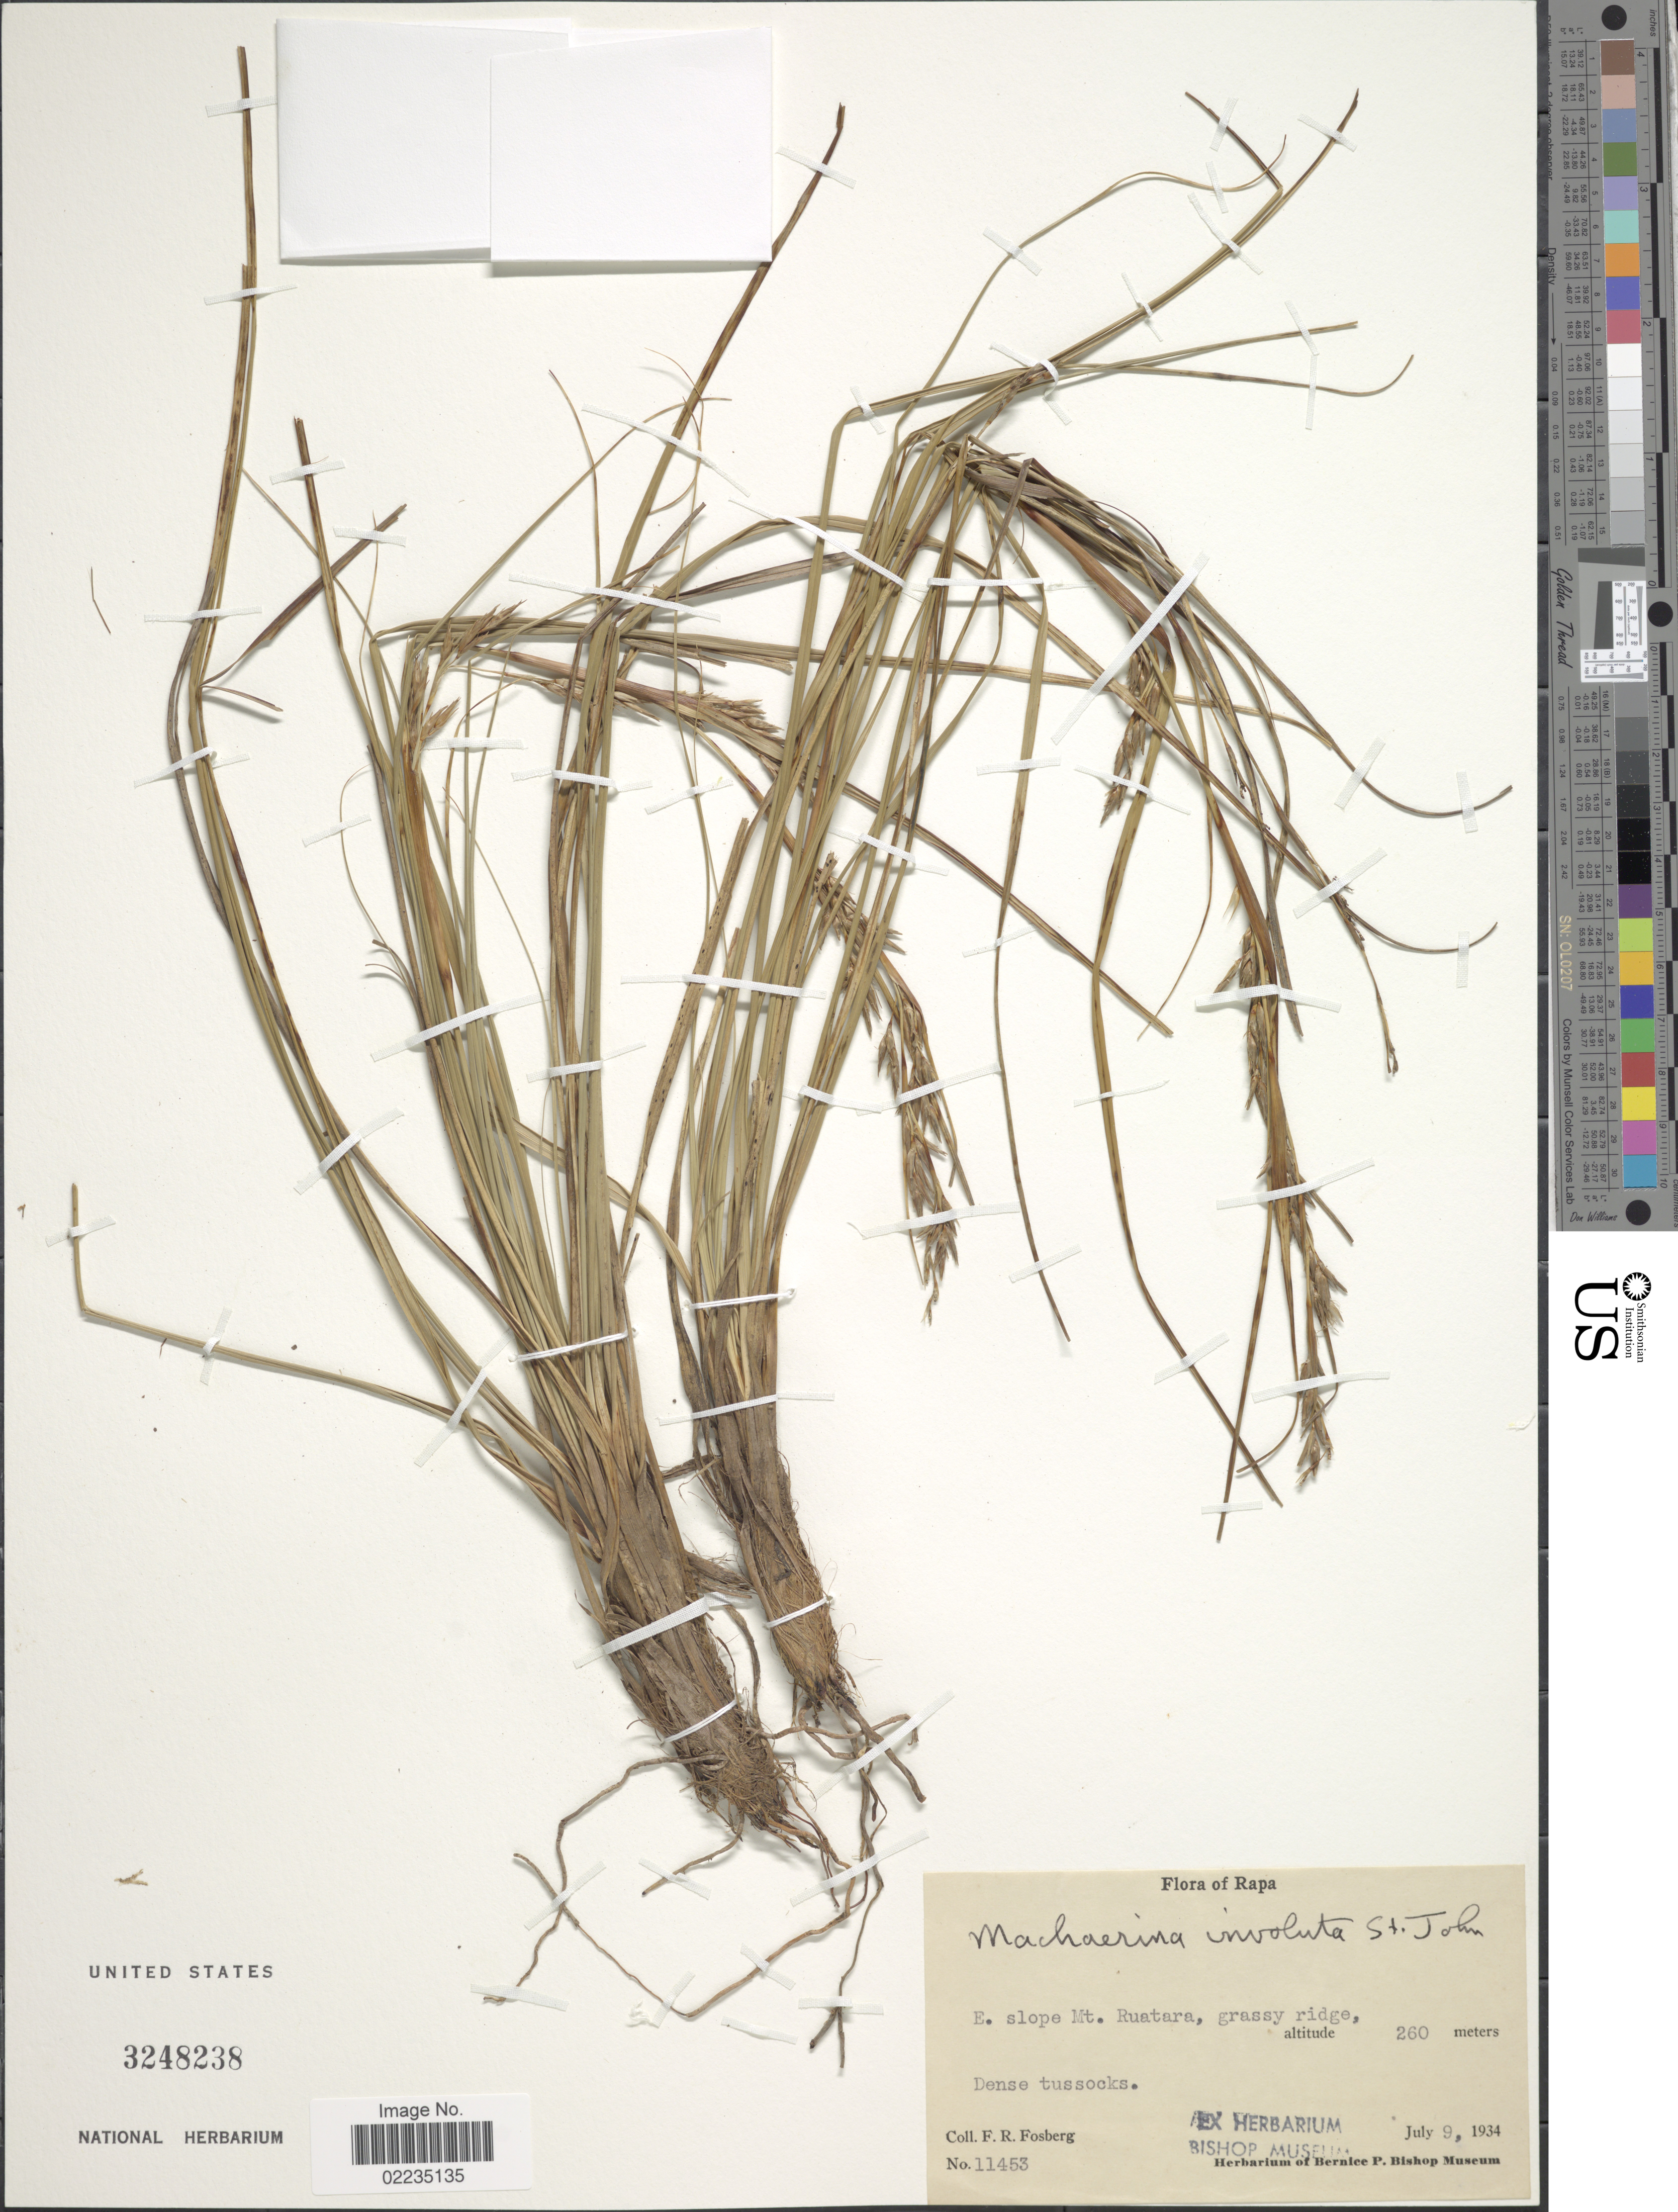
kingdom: Plantae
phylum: Tracheophyta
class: Liliopsida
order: Poales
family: Cyperaceae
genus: Morelotia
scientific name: Morelotia involuta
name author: (H. St. John) J.J. Bruhl & R.L. Barrett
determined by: Strong, Mark T., (BOT), Smithsonian Institution - National Museum of Natural History (UNITED STATES)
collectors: F. R. Fosberg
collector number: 11453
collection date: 1934-07-09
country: French Polynesia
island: Rapa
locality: Rapa, E. slope Mt. Ruatara, precipitous grassy slopes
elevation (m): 260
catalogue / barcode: US 3248238